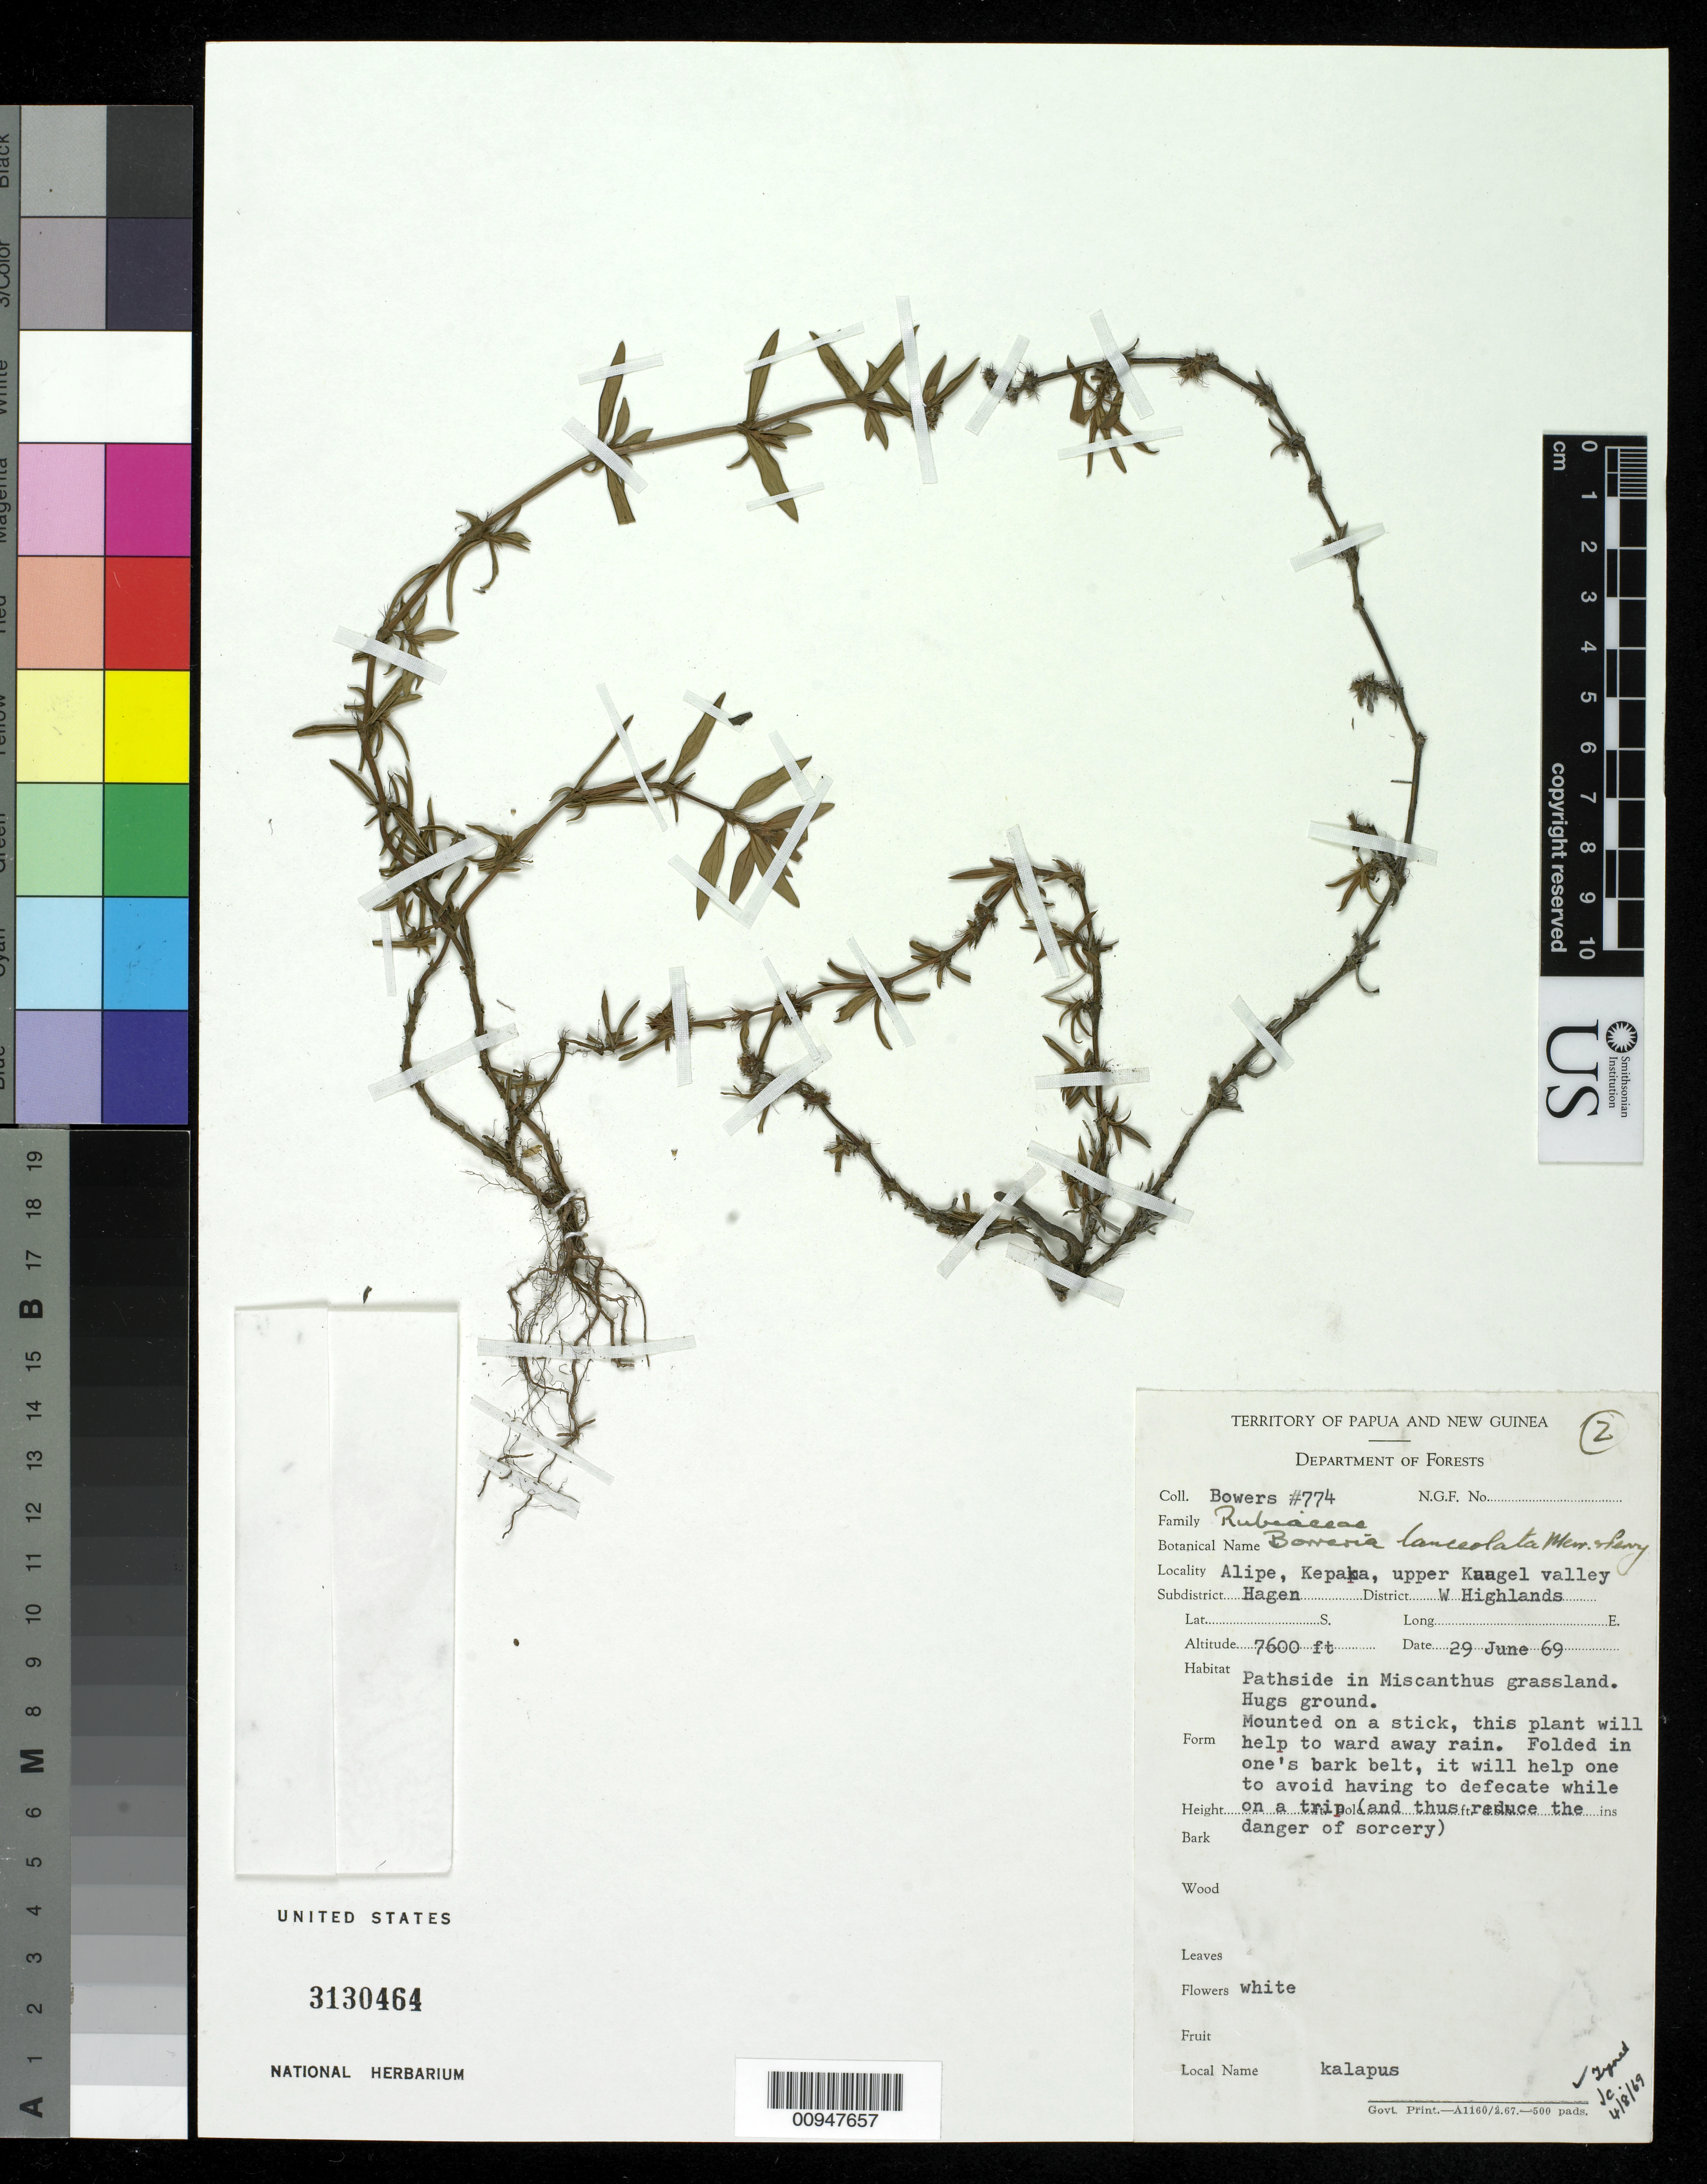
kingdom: Plantae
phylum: Tracheophyta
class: Magnoliopsida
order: Gentianales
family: Rubiaceae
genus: Borreria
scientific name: Borreria lanceolata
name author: Merr. & L.M. Perry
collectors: N. Bowers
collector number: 774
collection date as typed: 29 Jun 1969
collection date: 1969-06-29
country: Papua New Guinea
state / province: Western Highlands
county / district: Mount Hagen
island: New Guinea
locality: Alipe, Kepaka, upper Kaugel valley;subdistrict Hagen; West Highlands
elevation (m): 2316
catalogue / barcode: US 3130464